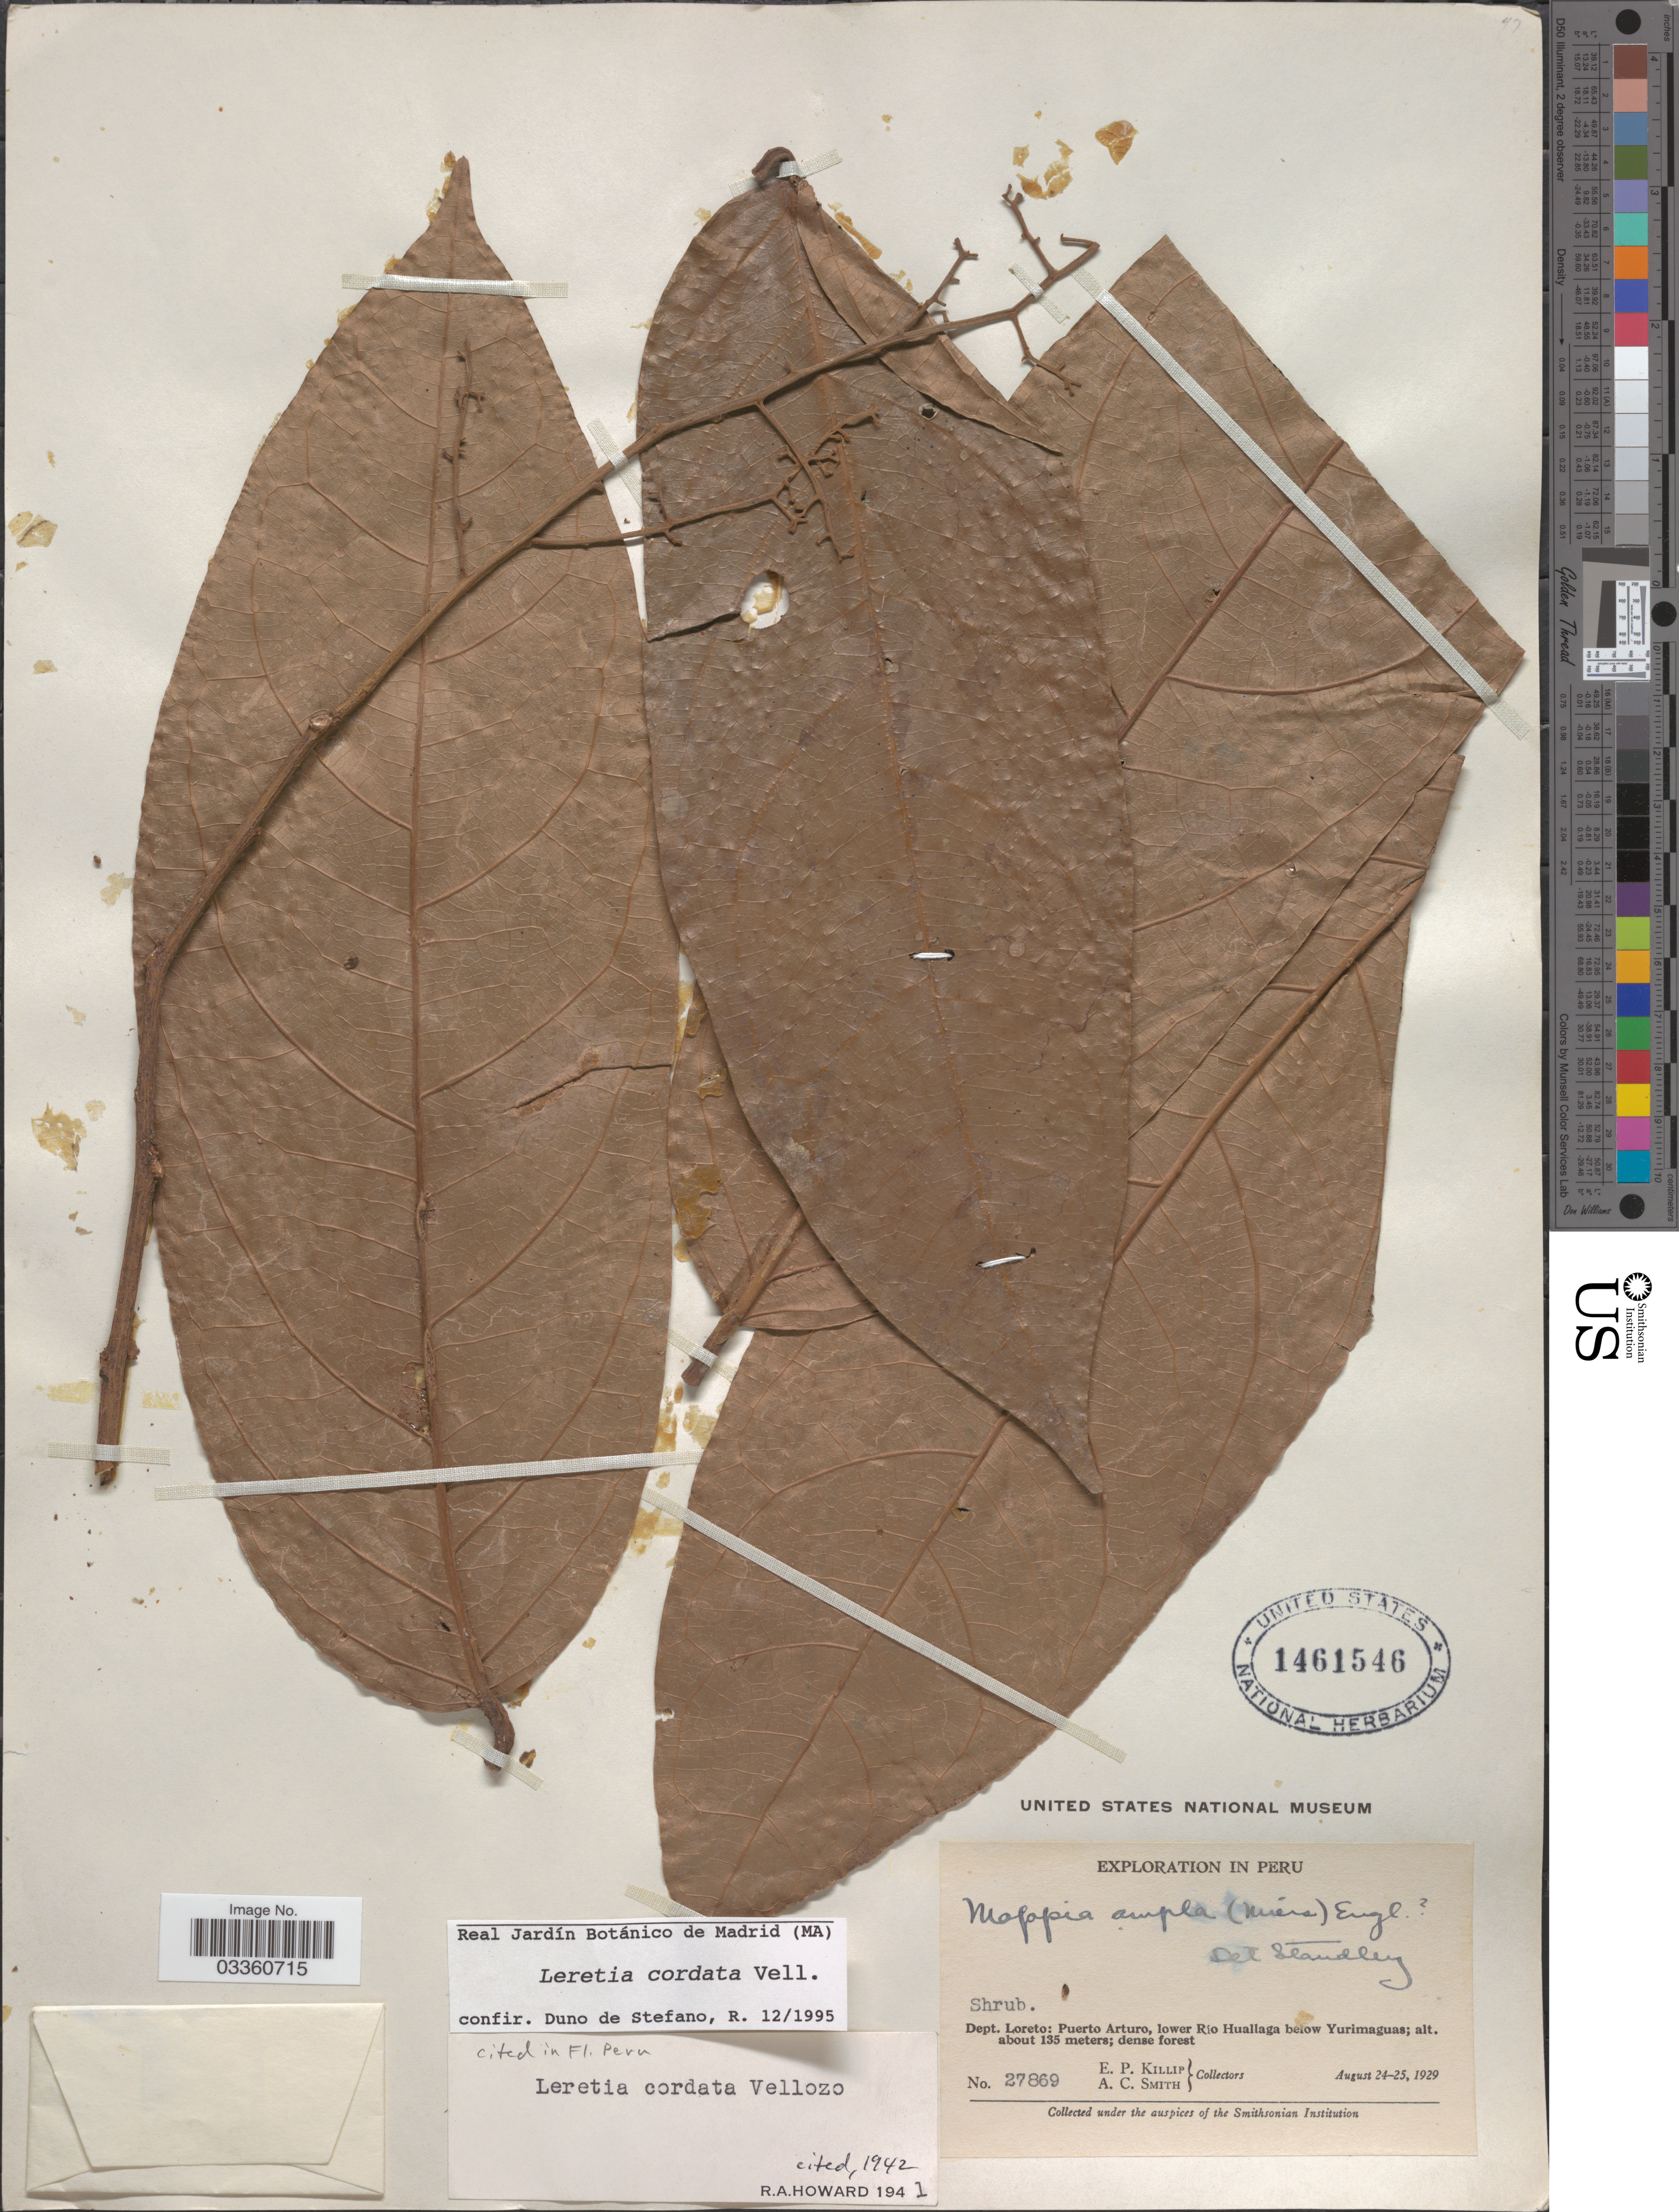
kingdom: Plantae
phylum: Tracheophyta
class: Magnoliopsida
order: Icacinales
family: Icacinaceae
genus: Leretia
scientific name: Leretia cordata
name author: Vell.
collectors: E. P. Killip & A. C. Smith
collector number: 27869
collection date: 1929-08-24/1929-08-25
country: Peru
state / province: Loreto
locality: Dept. Loreto: Puerto Arturo, lower Rui Huallaga below Yurimaguas.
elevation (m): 135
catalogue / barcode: US 1461546